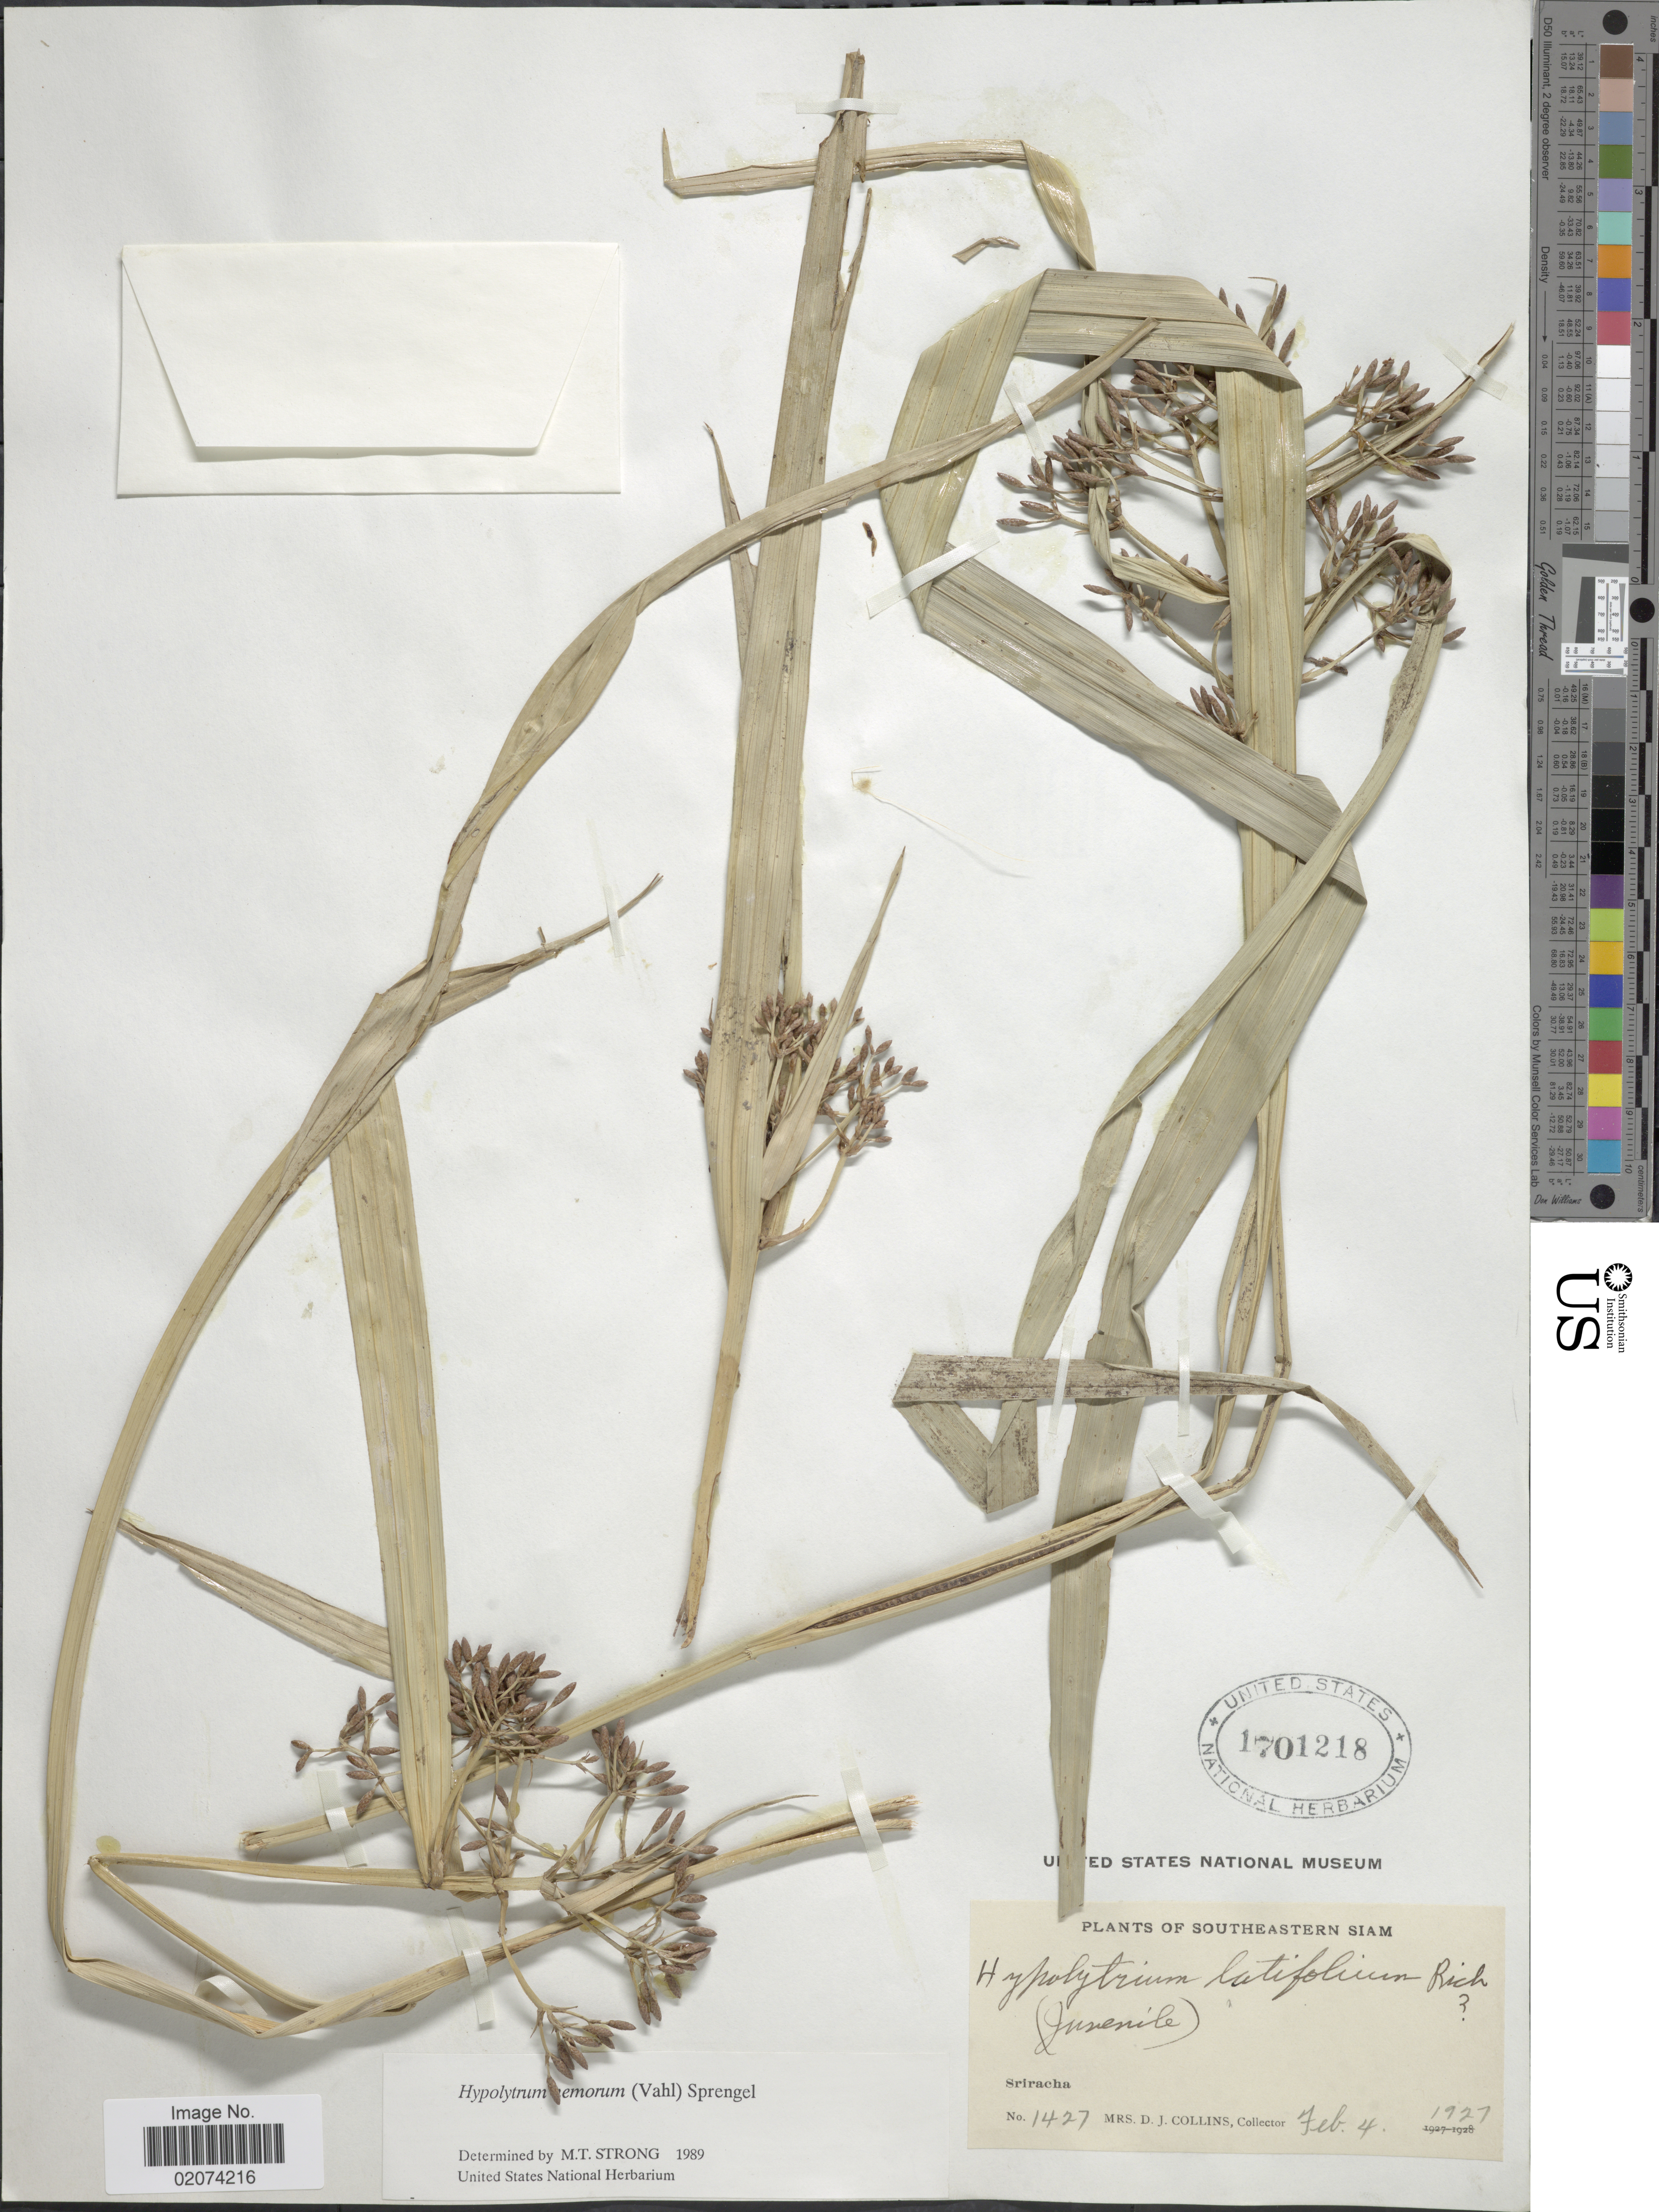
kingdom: Plantae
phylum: Tracheophyta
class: Liliopsida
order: Poales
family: Cyperaceae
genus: Hypolytrum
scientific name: Hypolytrum nemorum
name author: (Vahl) Spreng.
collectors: Mrs. D. J. Collins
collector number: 1427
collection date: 1927-02-04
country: Thailand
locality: Southeastern Siam. Sriracha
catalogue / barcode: US 1701218